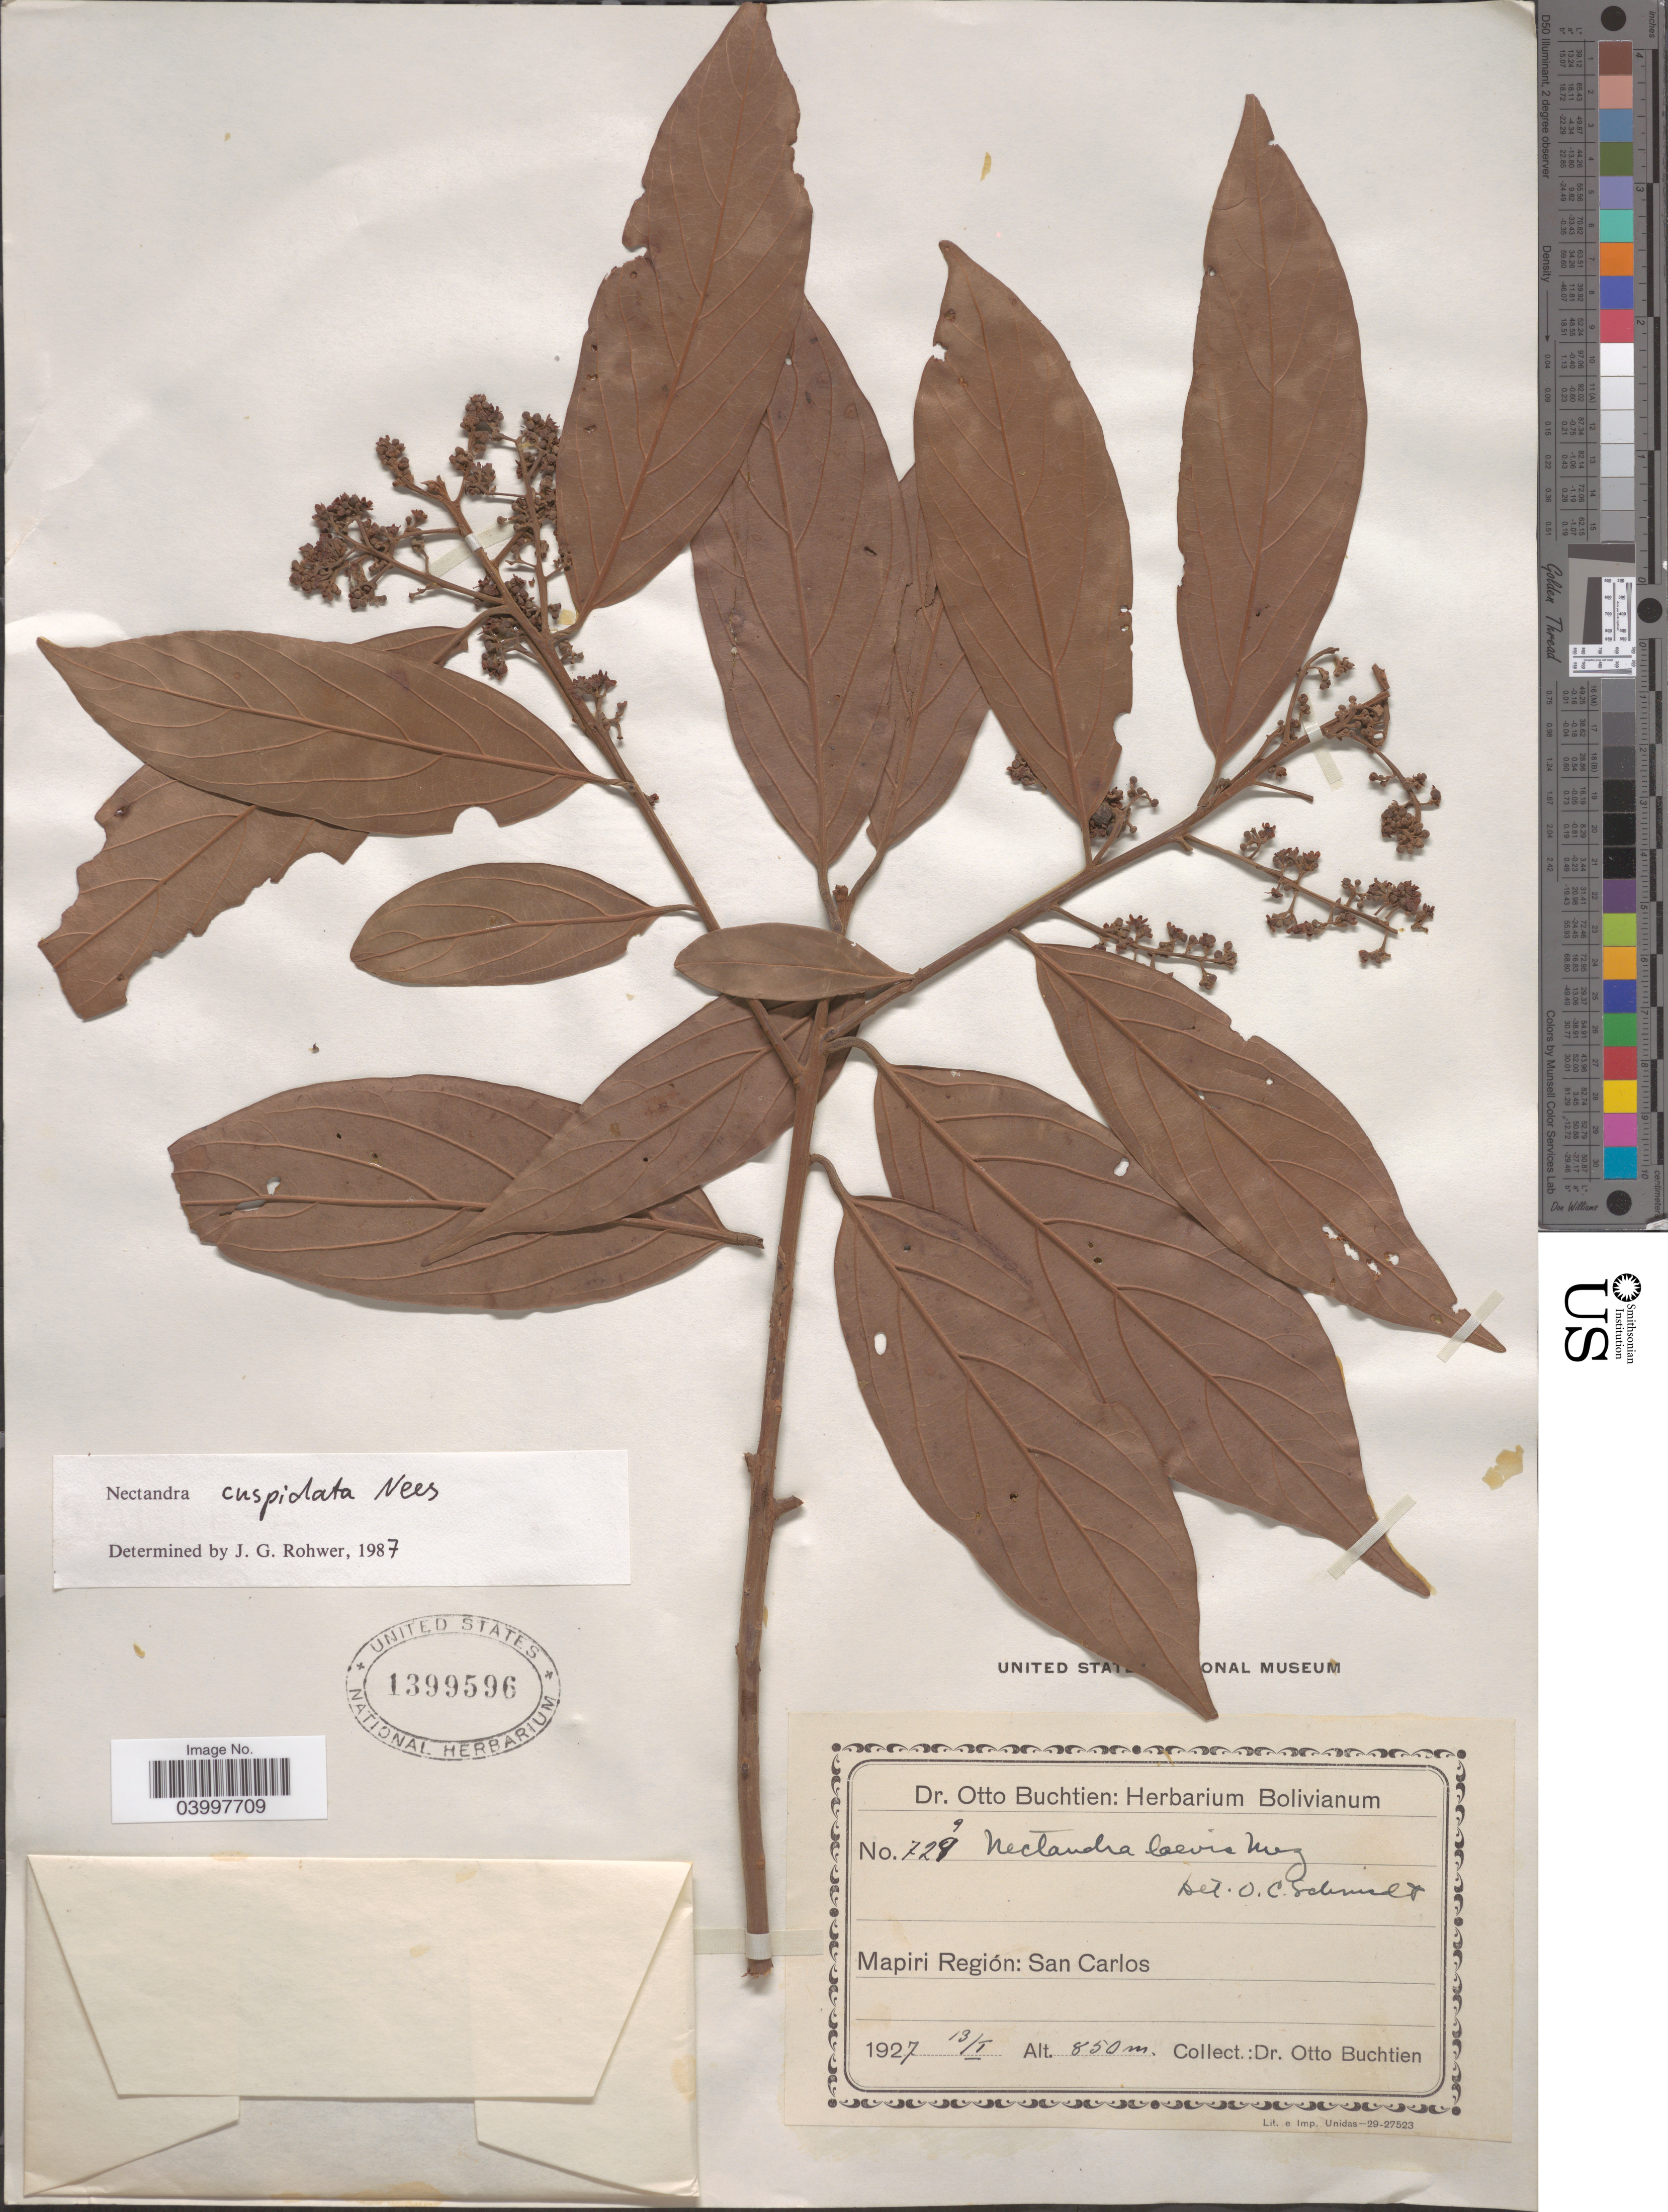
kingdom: Plantae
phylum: Tracheophyta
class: Magnoliopsida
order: Laurales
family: Lauraceae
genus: Nectandra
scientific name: Nectandra cuspidata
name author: Nees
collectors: O. Buchtien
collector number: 729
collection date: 1927-01-13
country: Bolivia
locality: Mapiri Región: San Carlos.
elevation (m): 850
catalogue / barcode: US 1399596